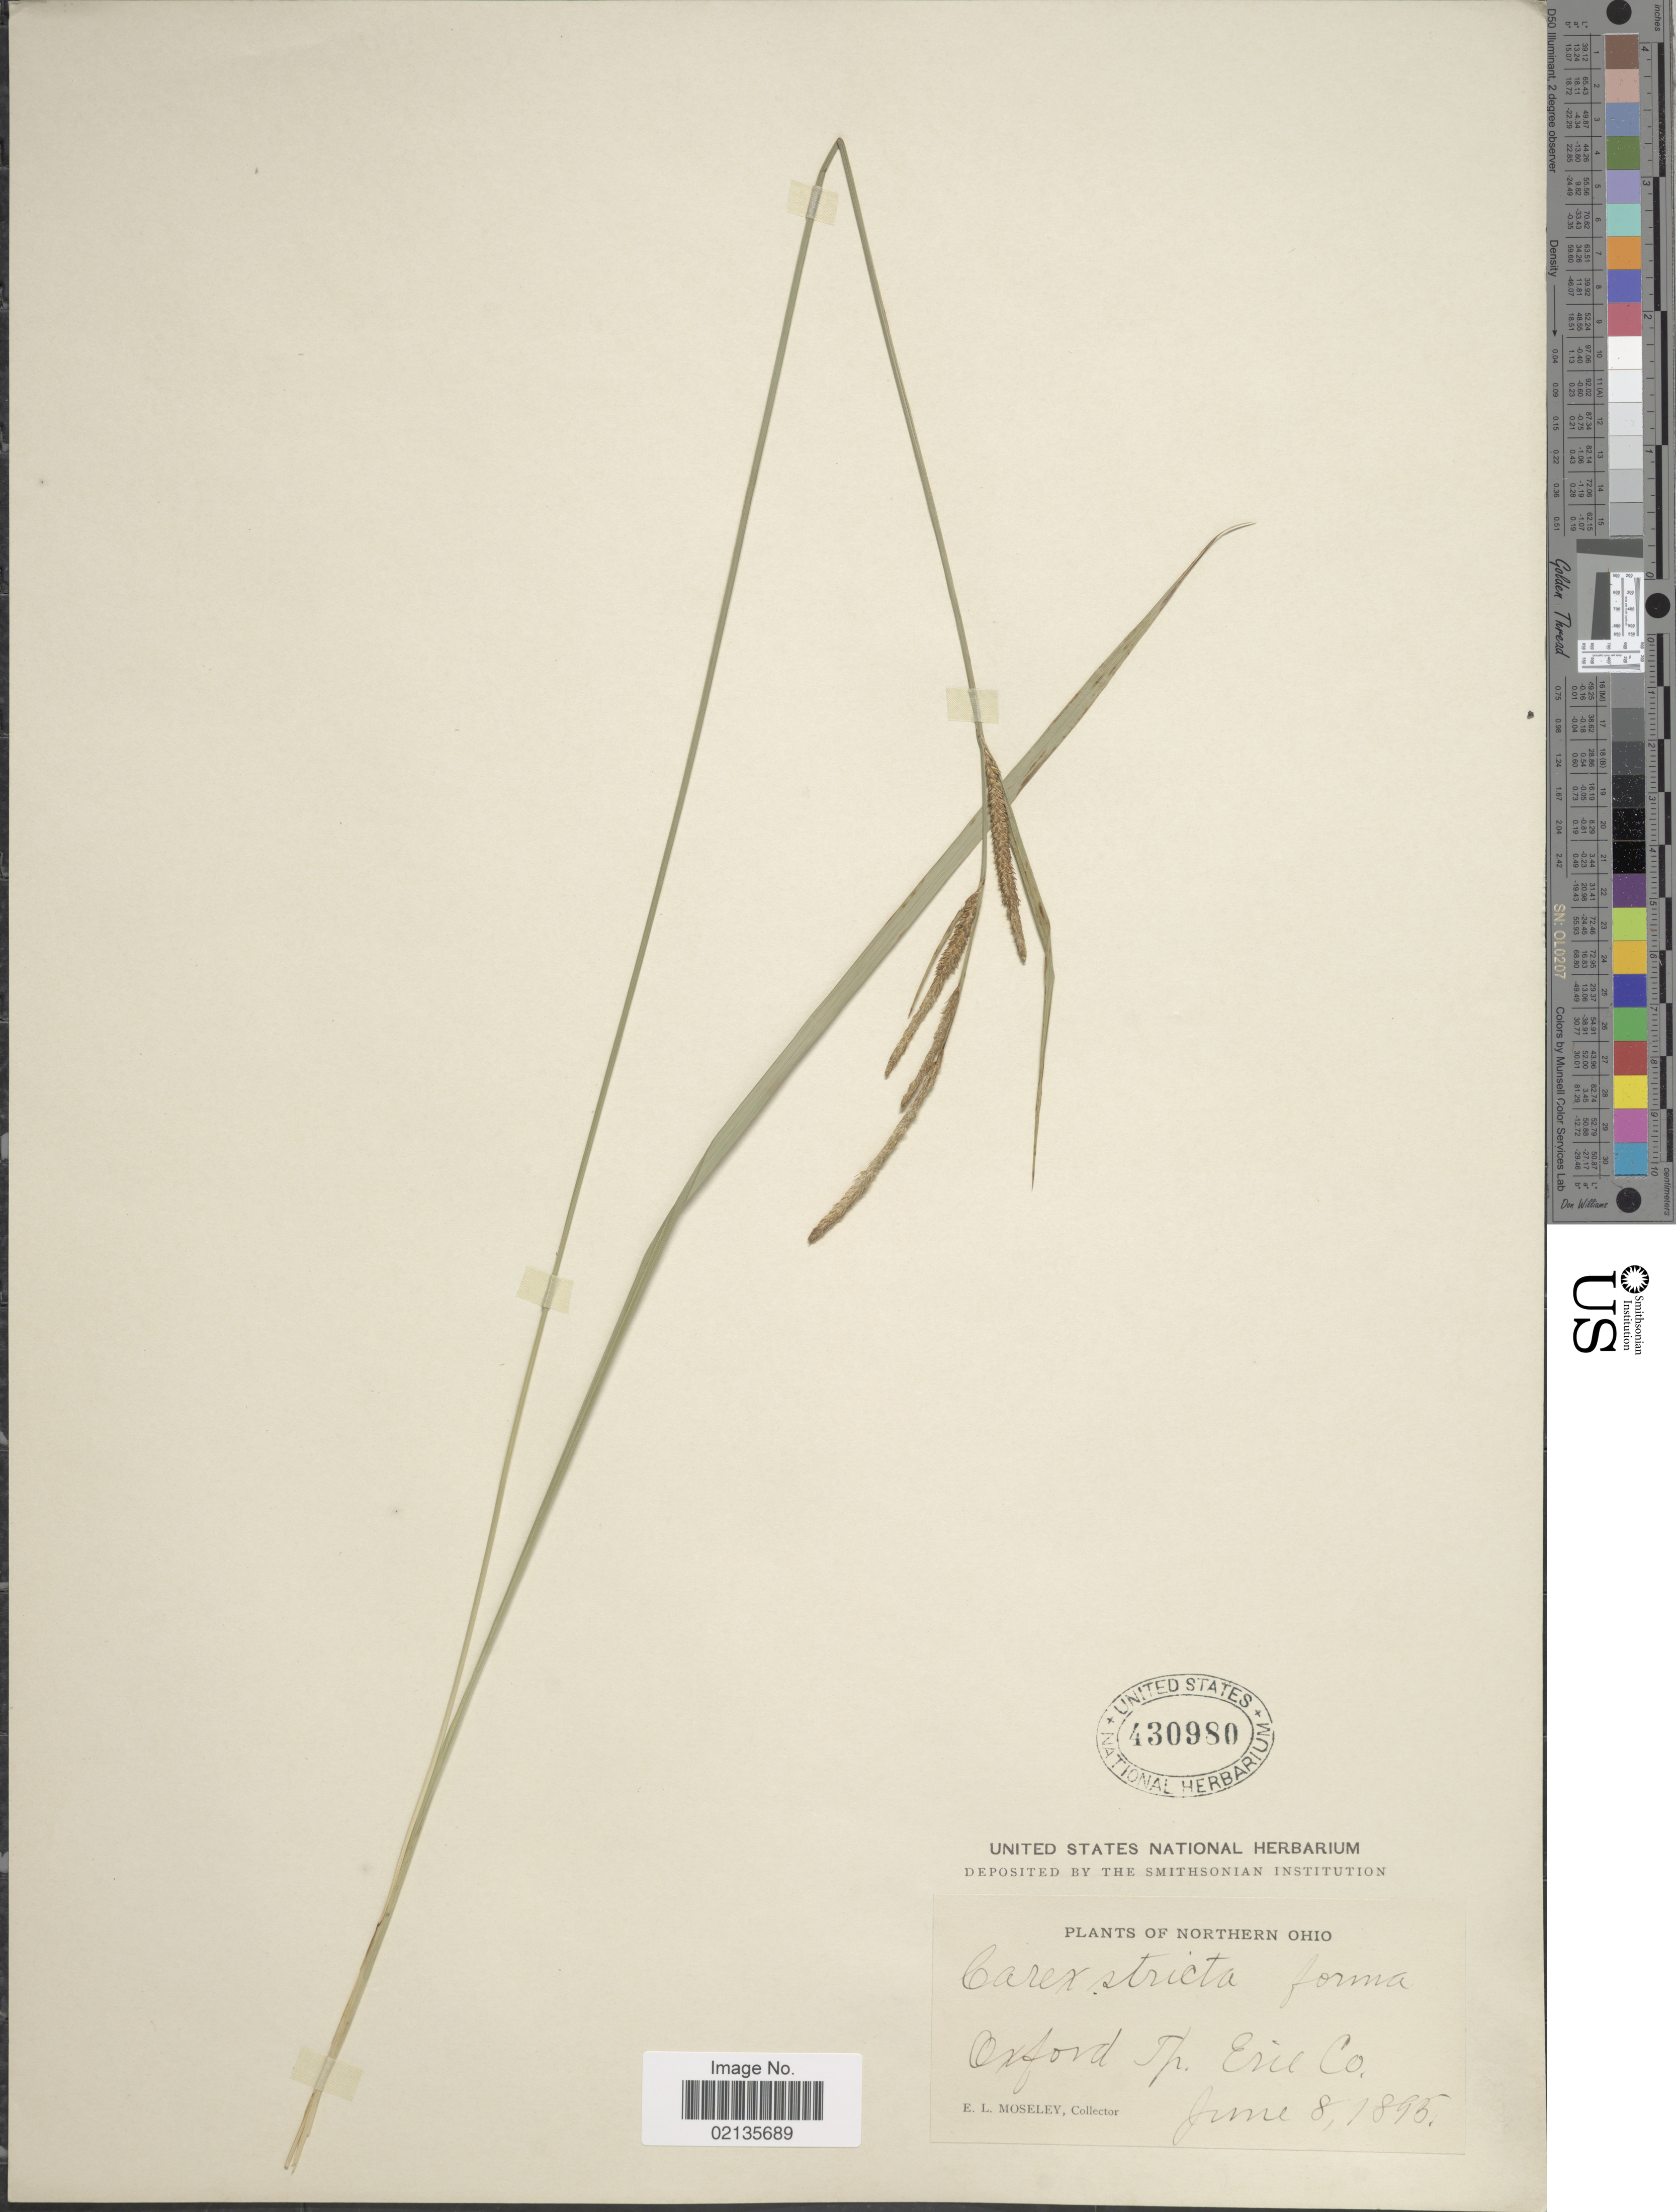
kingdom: Plantae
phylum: Tracheophyta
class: Liliopsida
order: Poales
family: Cyperaceae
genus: Carex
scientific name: Carex stricta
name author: Lam.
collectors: E. Moseley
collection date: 1895-06-08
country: United States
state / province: Ohio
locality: Northern Ohio, Oxford Tp. Erie Co.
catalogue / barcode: US 430980